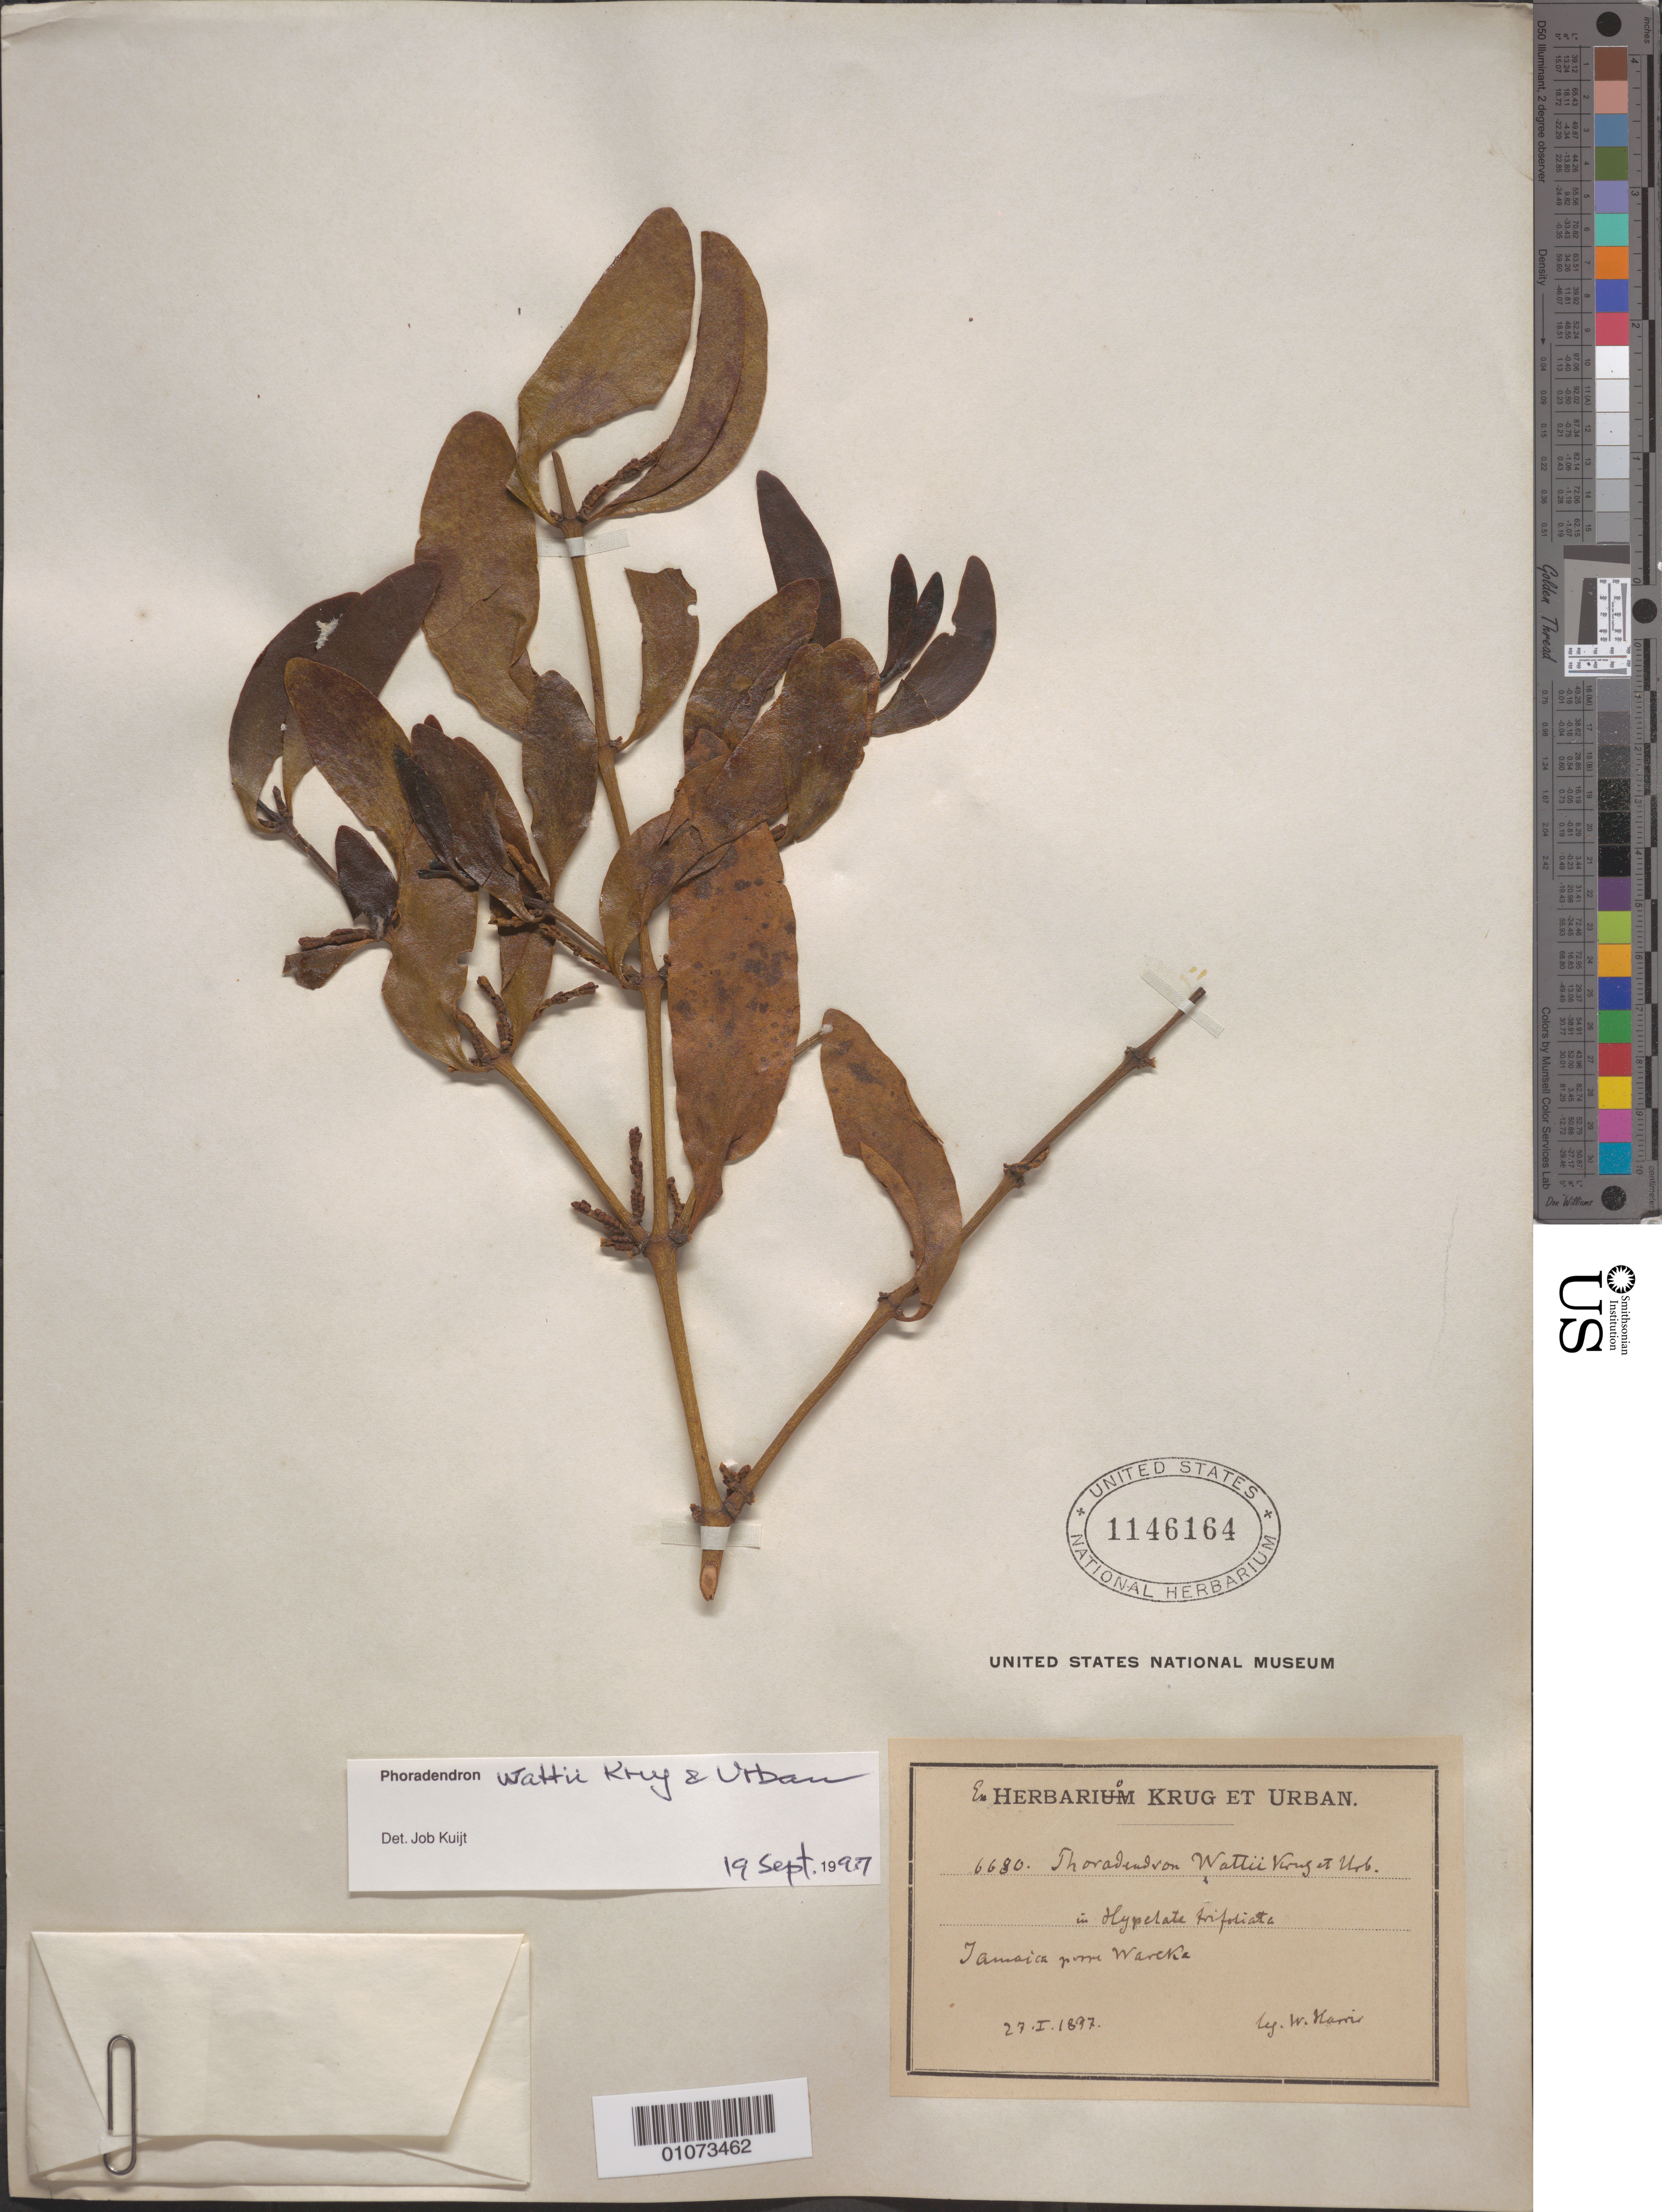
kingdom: Plantae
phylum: Tracheophyta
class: Magnoliopsida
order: Santalales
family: Viscaceae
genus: Phoradendron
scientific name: Phoradendron wattii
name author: Krug & Urb.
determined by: Kuijt, Job, (CANADA)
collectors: W. H. Harris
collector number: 6680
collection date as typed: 27 Jan 1897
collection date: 1897-01-27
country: Jamaica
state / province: Manchester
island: Jamaica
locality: Wareka.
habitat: In Hypelate trifoliata.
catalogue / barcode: US 1146164